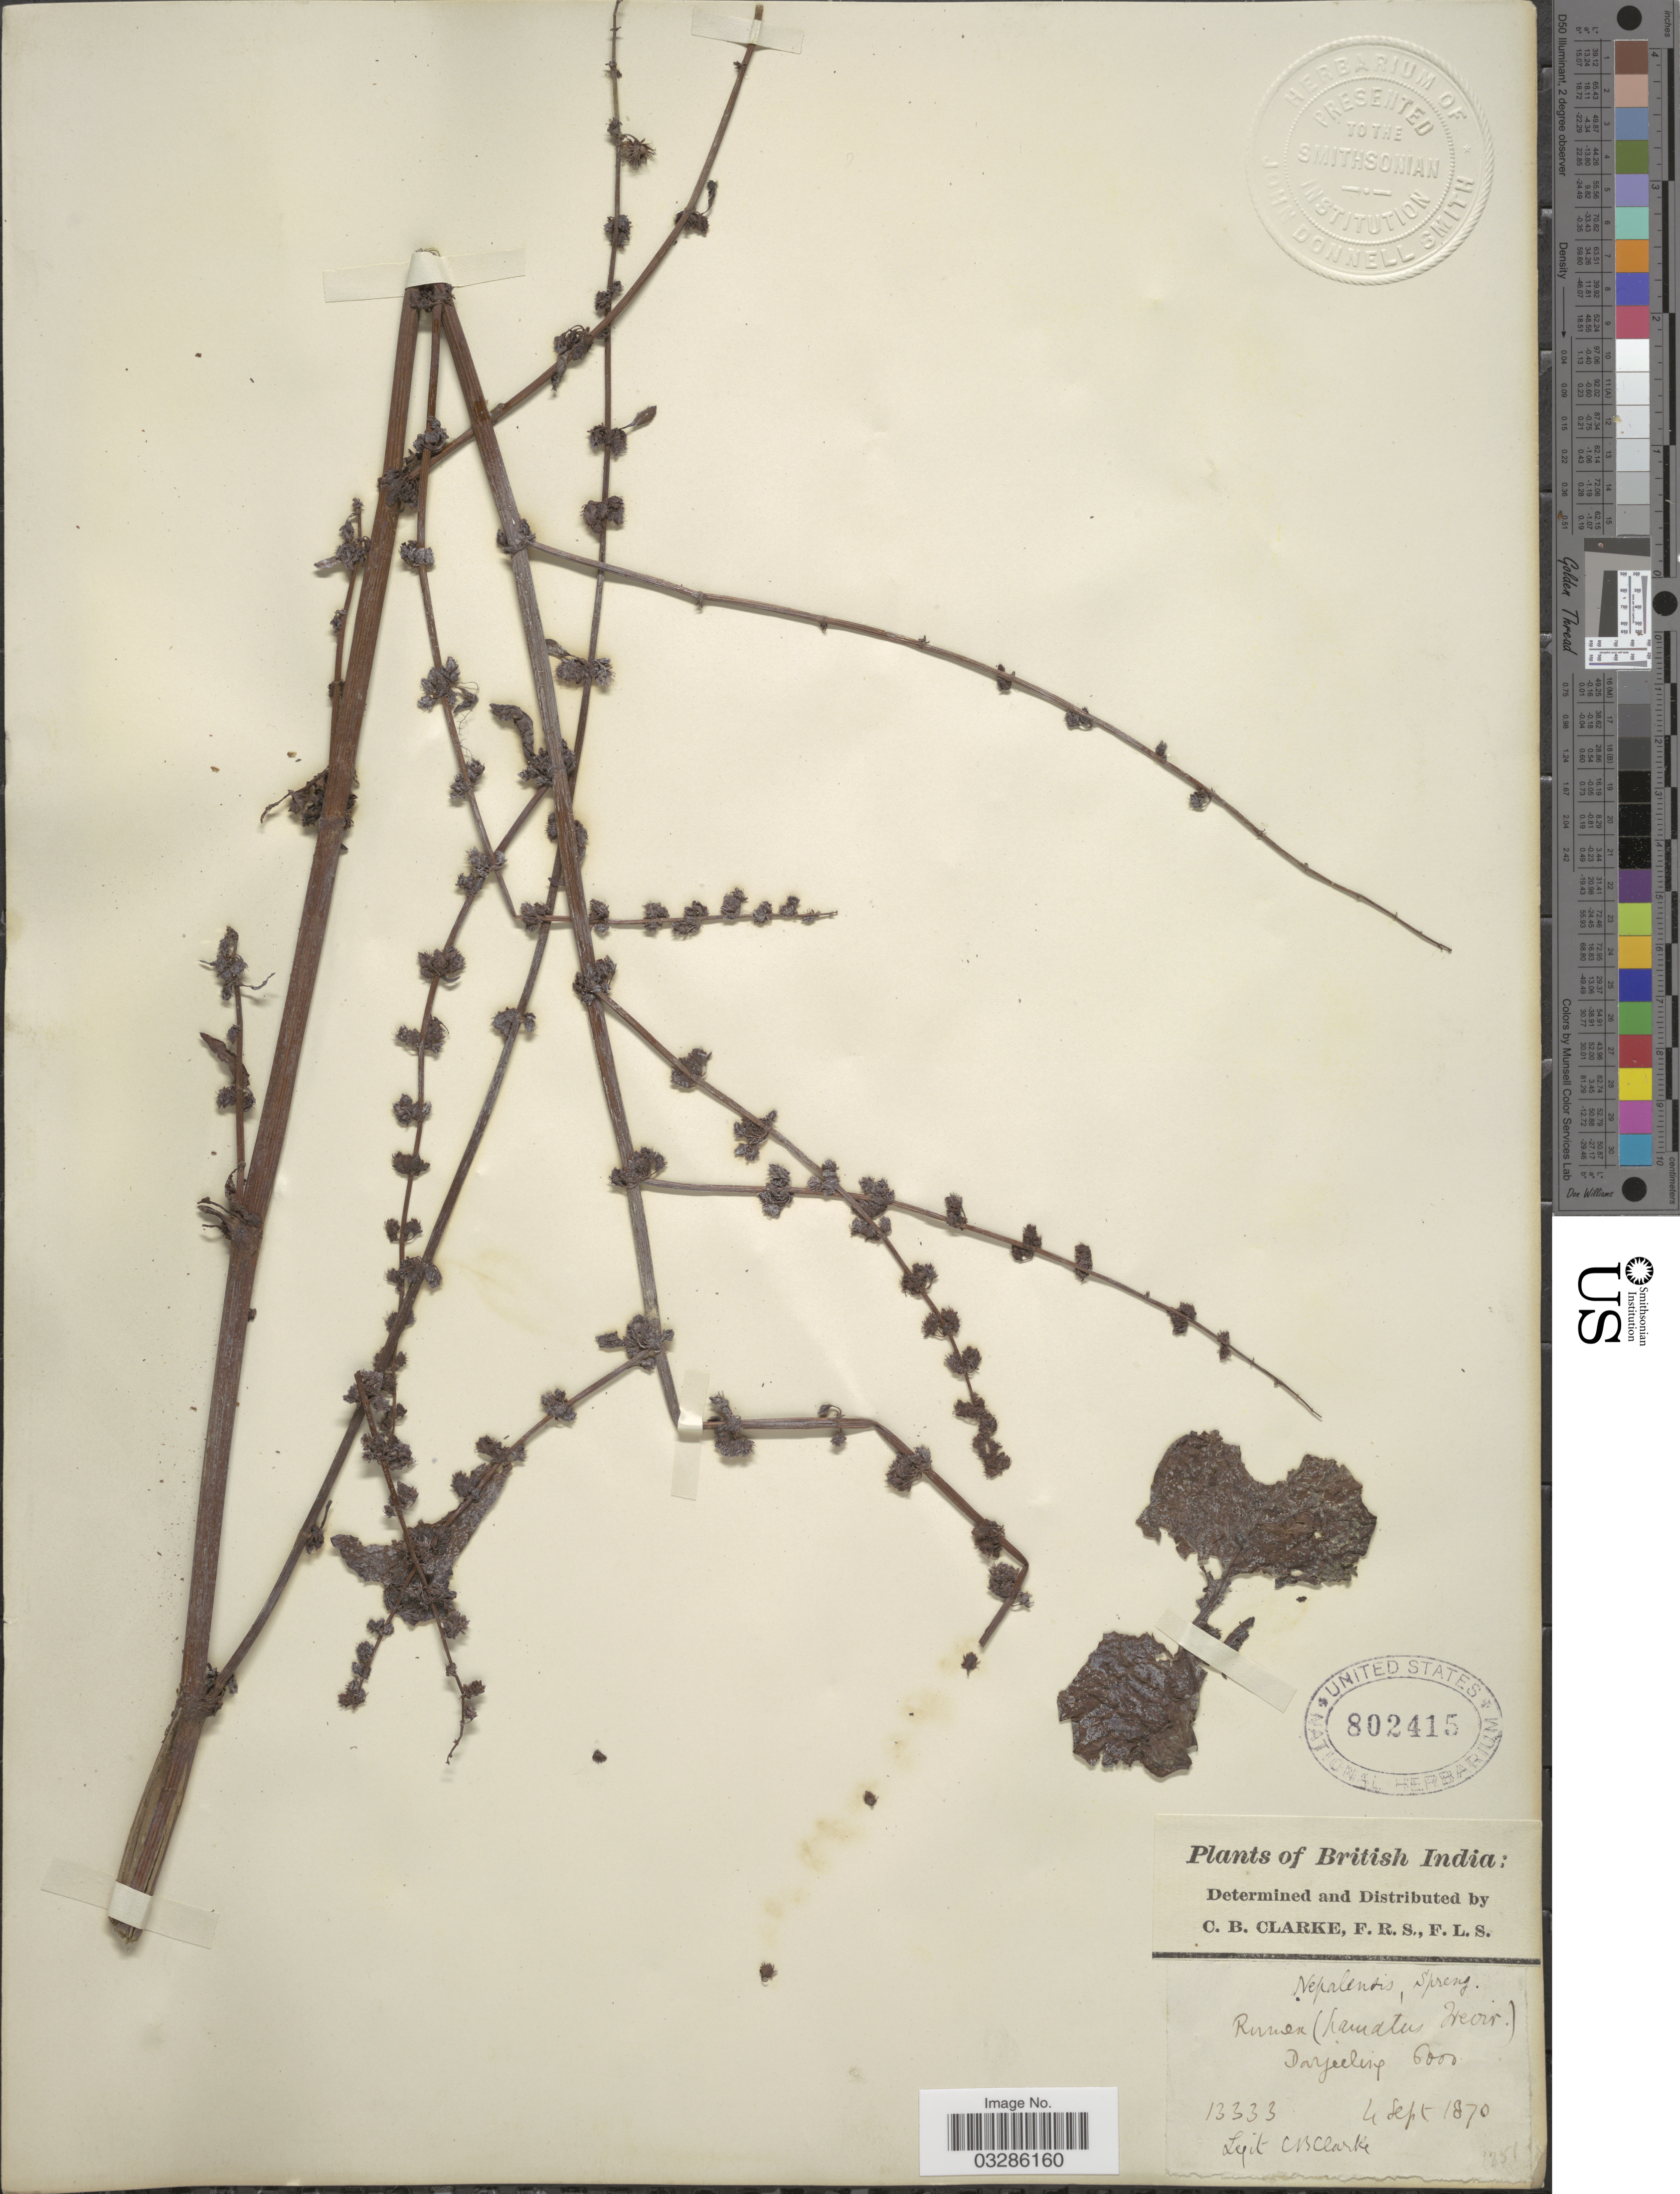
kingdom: Plantae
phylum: Tracheophyta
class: Magnoliopsida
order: Caryophyllales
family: Polygonaceae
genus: Rumex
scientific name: Rumex nepalensis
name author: Spreng.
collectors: C. B. Clarke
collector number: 13333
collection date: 1870-09-04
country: India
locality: British India. Rumen (Lamatus Frevir). [interpreted] Darjeeling.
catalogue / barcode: US 802415